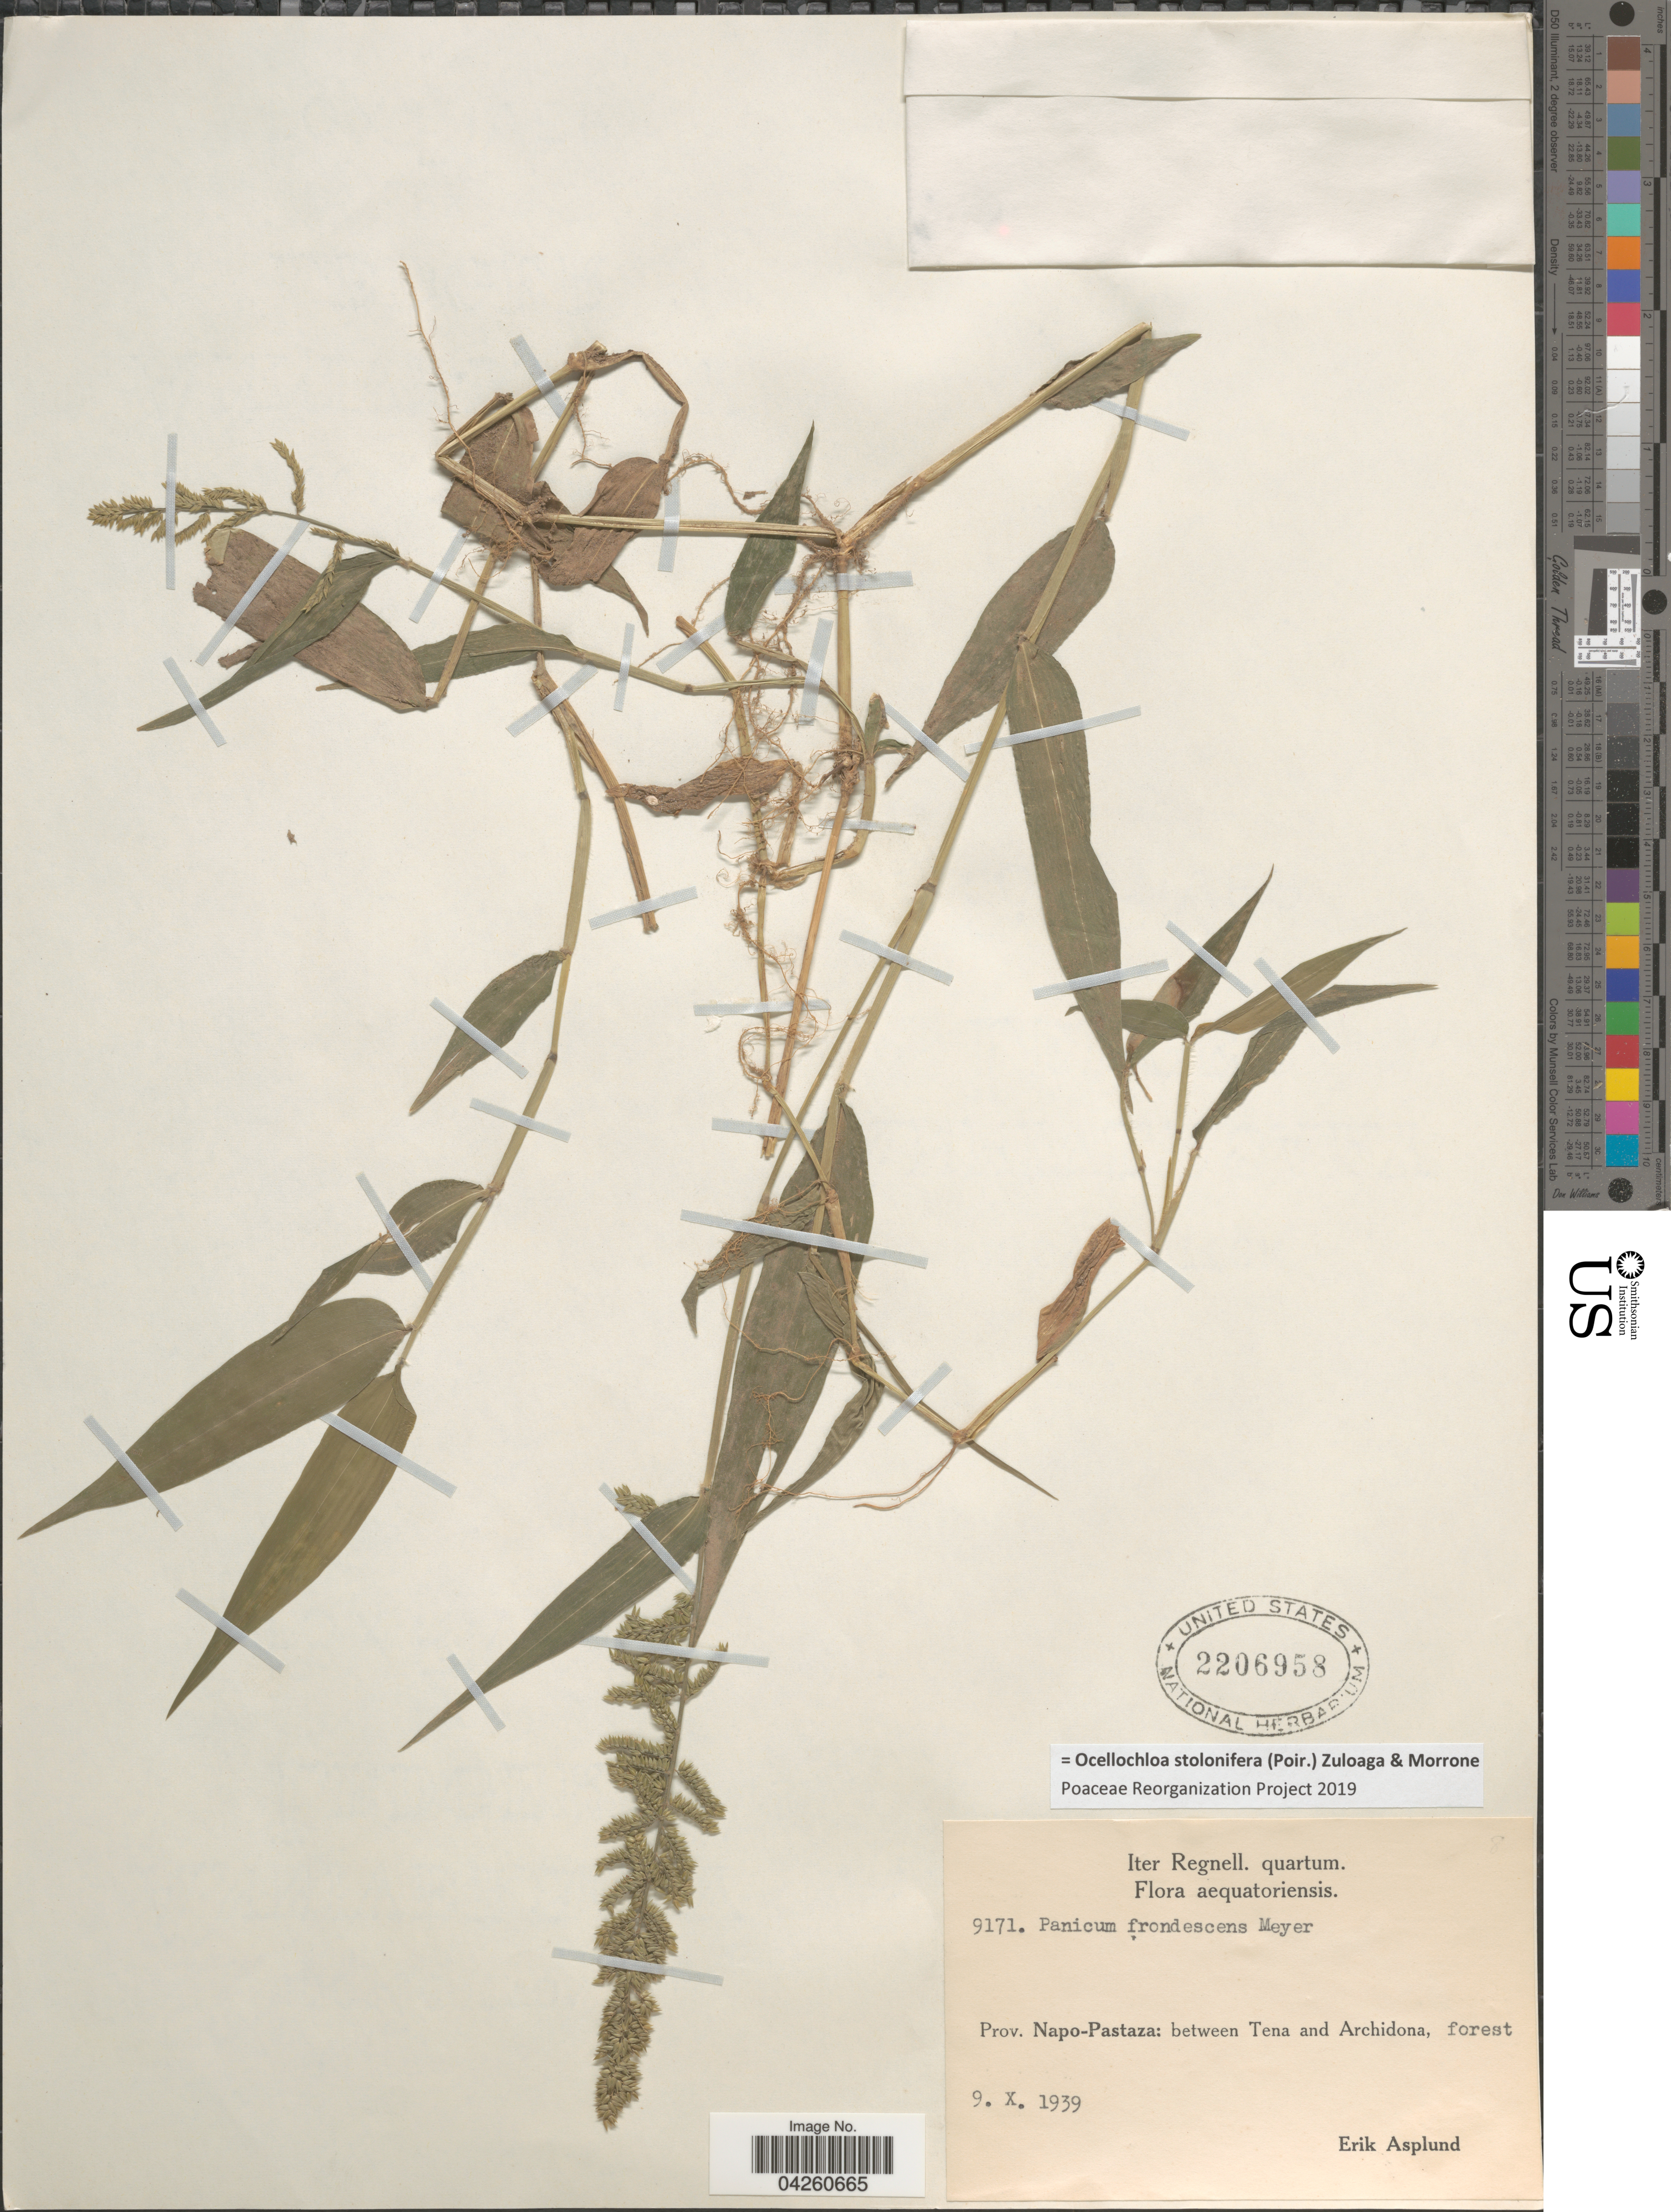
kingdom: Plantae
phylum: Tracheophyta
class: Liliopsida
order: Poales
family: Poaceae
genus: Ocellochloa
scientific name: Ocellochloa stolonifera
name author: (Poir.) Zuloaga & Morrone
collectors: E. Asplund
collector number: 9171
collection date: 1939-10-09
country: Ecuador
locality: Prov. Napo-Pastaza: between Tena and Archidona, forest.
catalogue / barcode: US 2206958